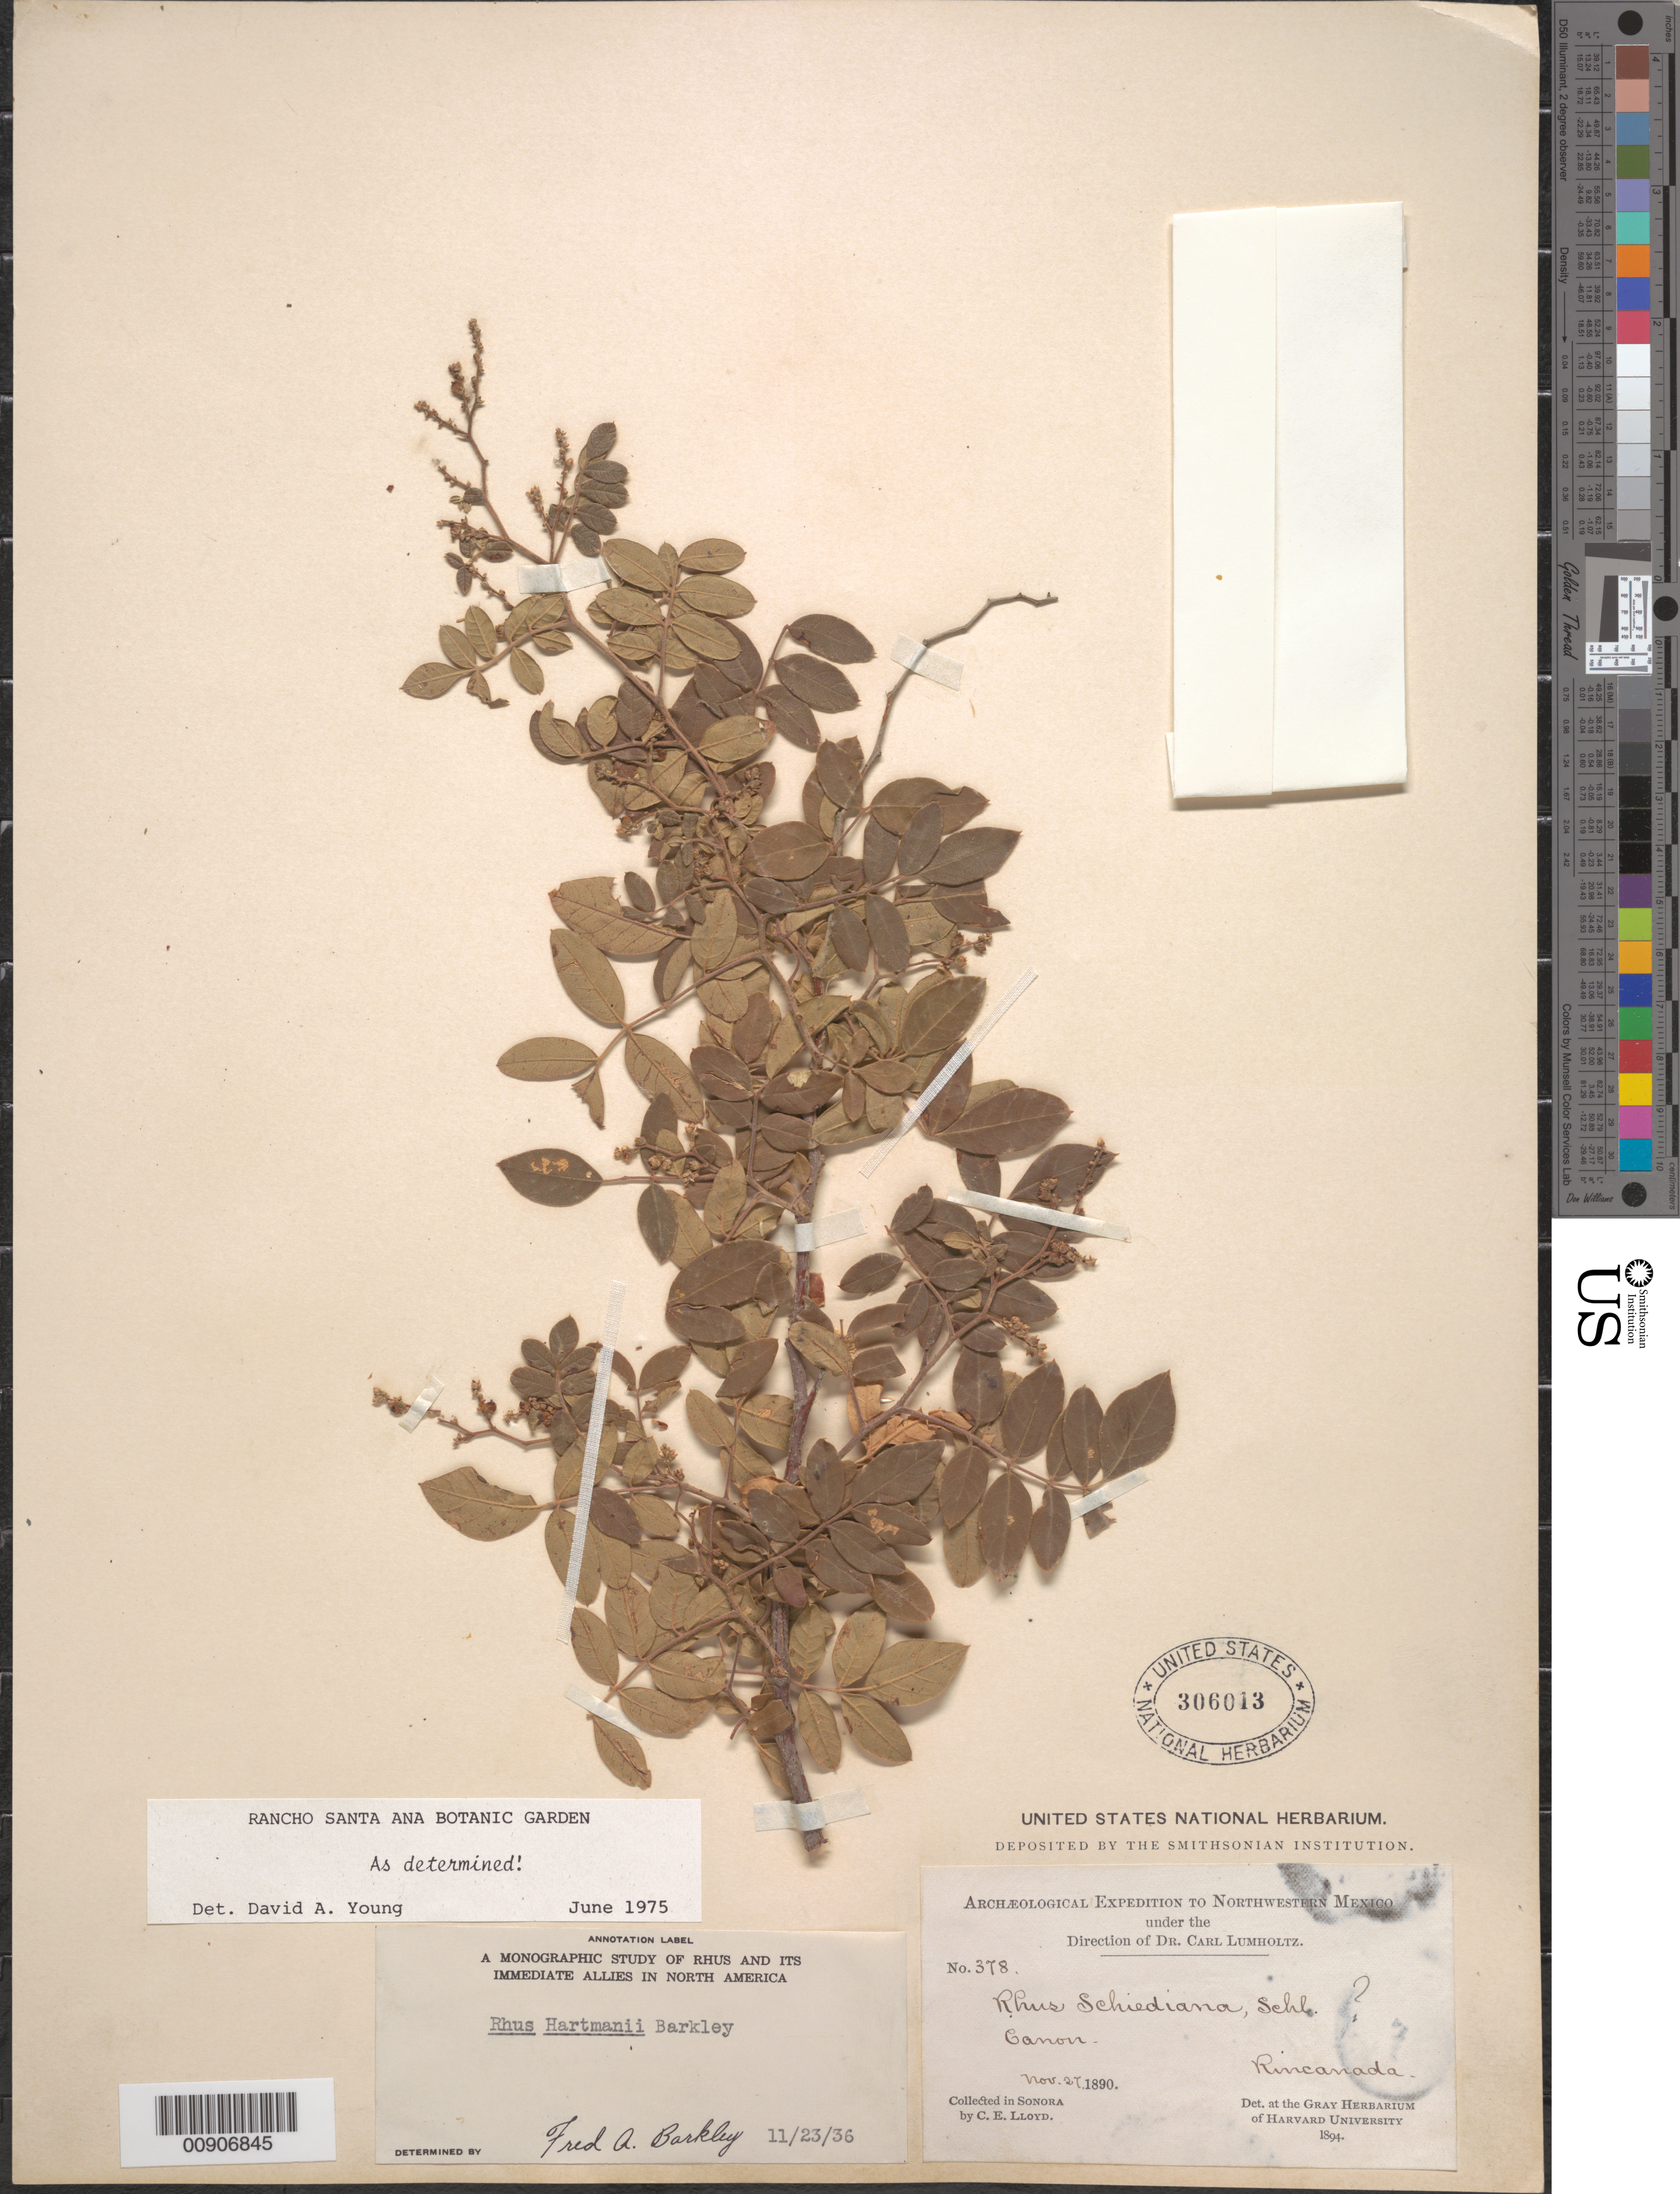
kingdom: Plantae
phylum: Tracheophyta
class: Magnoliopsida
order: Sapindales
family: Anacardiaceae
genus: Rhus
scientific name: Rhus hartmanii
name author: F.A. Barkley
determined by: Mitchell, John D.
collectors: Lloyd, C. E.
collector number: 378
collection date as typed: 27 Nov 1890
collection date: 1890-11-27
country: Mexico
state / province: Sonora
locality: Rincanada [sic], Sonora.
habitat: Canon.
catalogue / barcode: US 306013